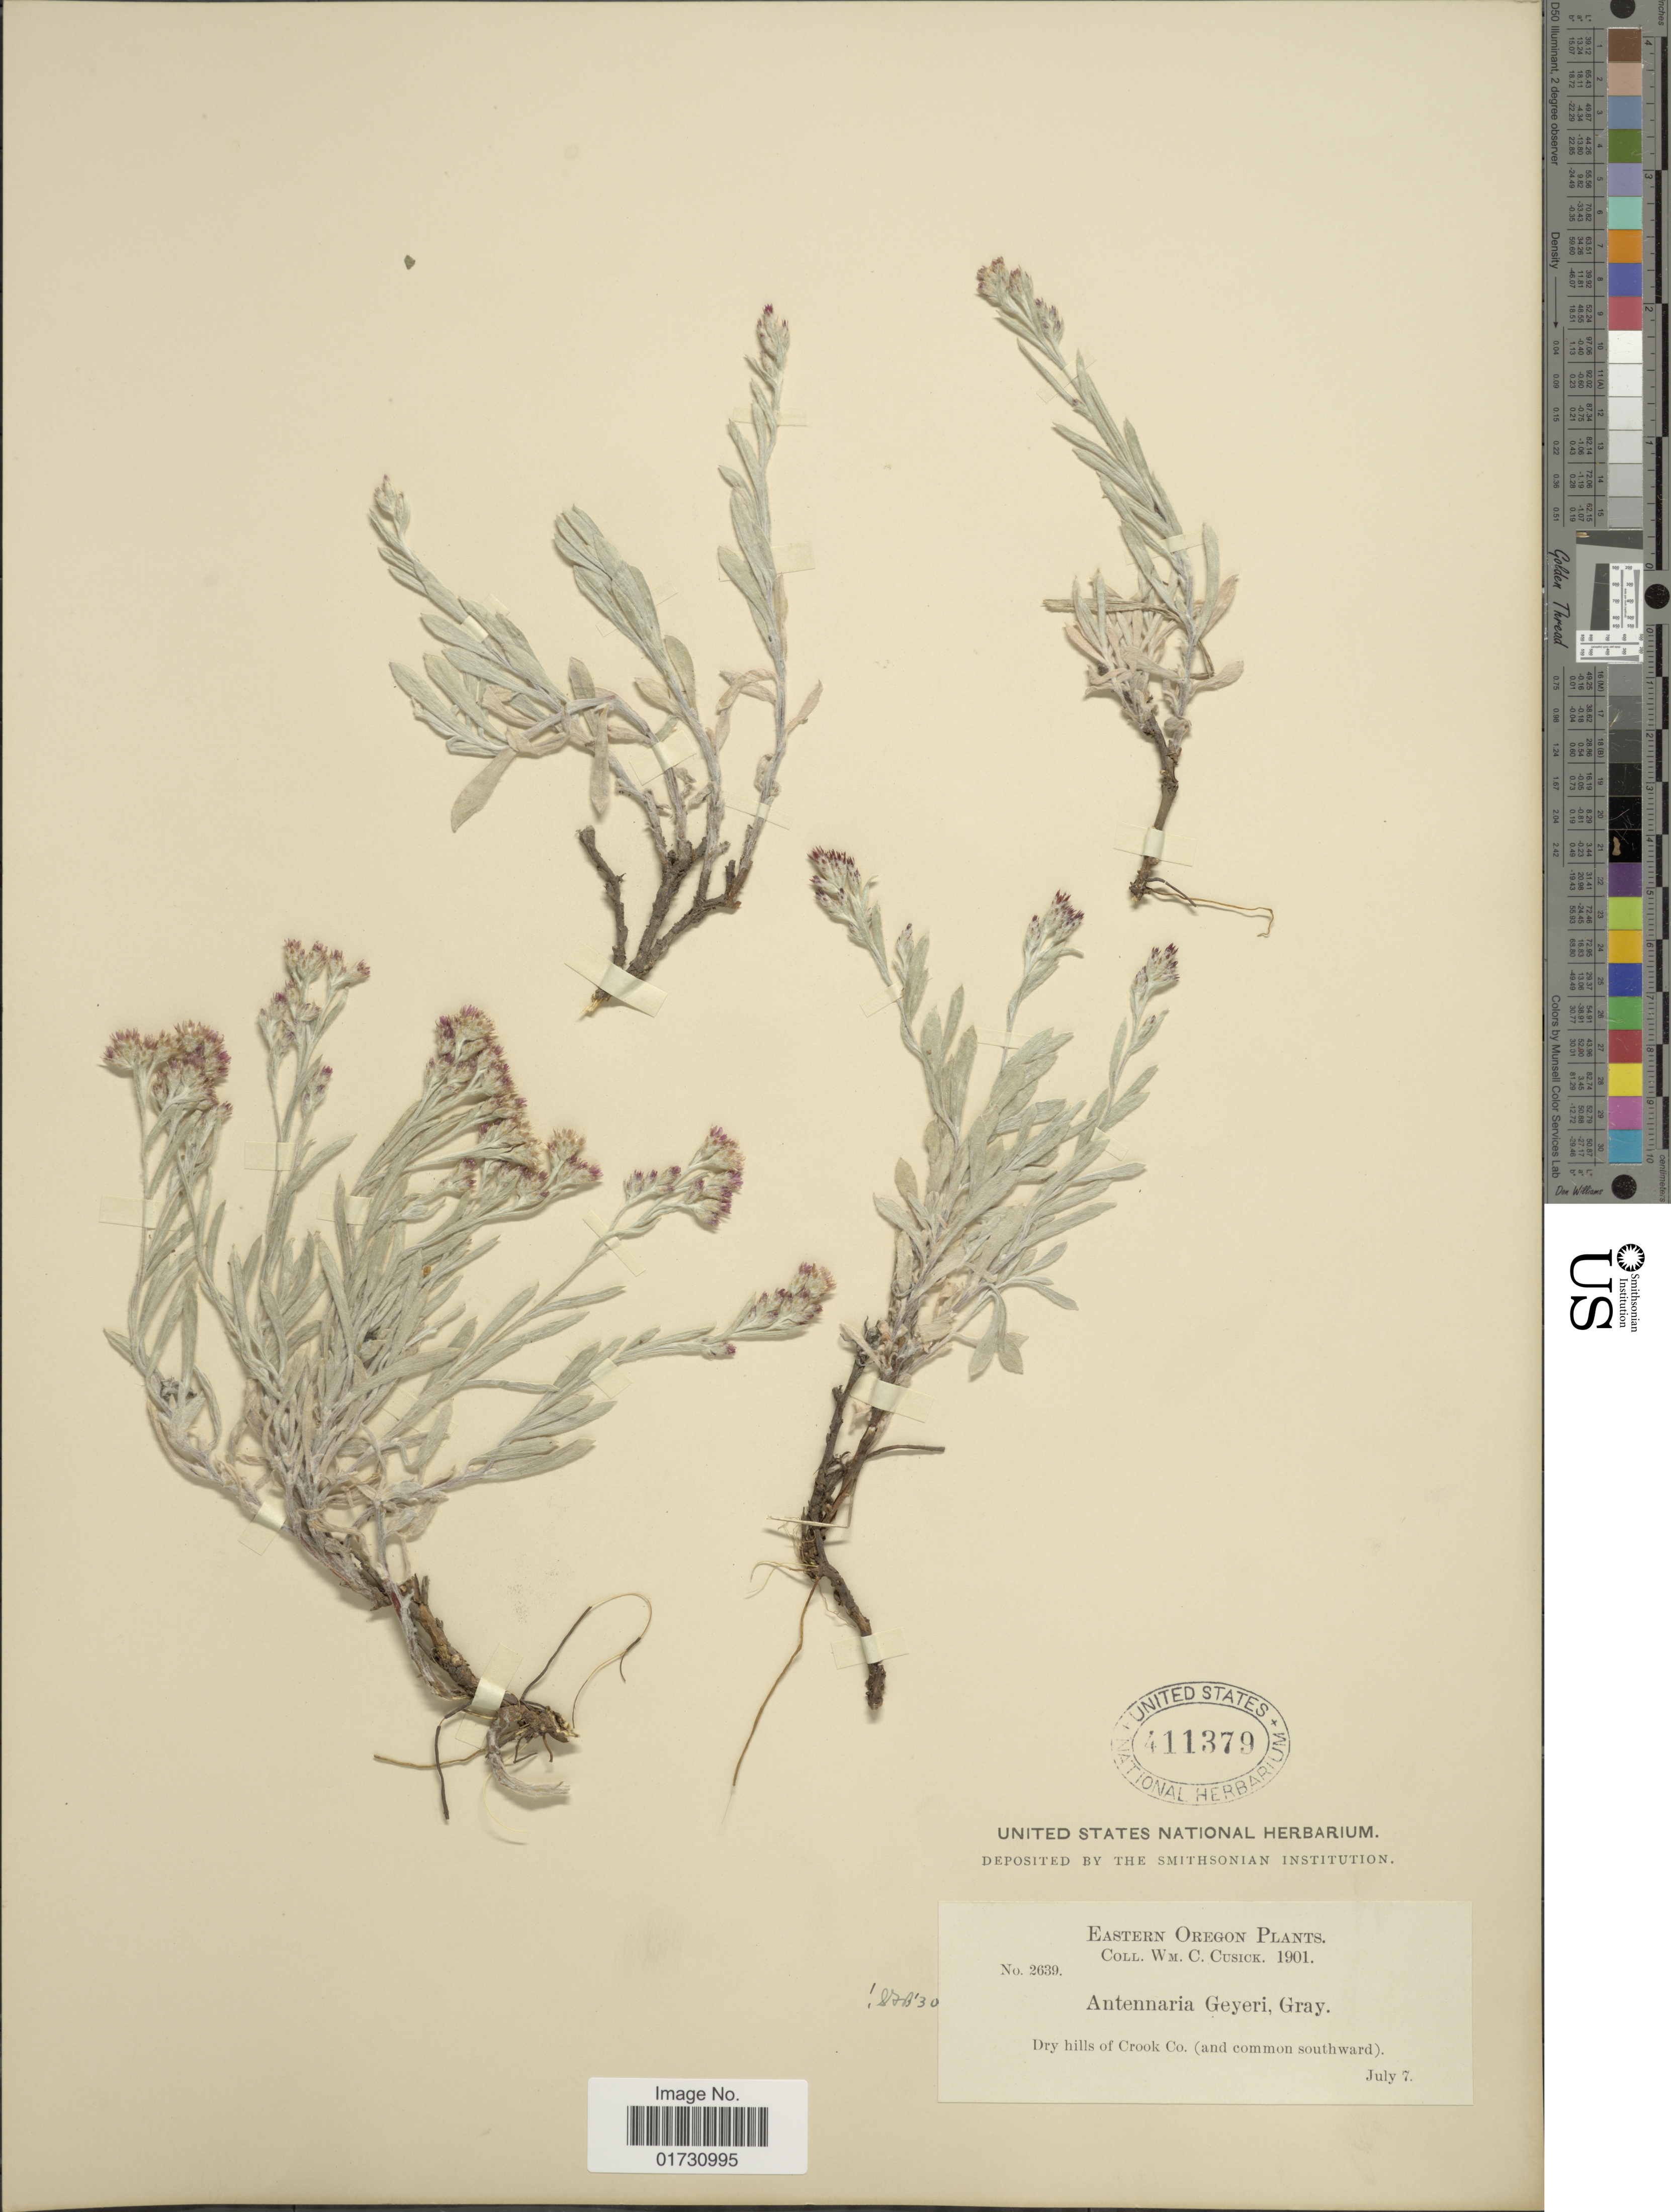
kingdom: Plantae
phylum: Tracheophyta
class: Magnoliopsida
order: Asterales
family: Asteraceae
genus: Antennaria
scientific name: Antennaria geyeri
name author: A. Gray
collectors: W. C. Cusick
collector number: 2639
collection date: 1901-07-07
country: United States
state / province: Oregon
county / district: Crook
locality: Eastern Oregon, Dry hills of Crook Co. (and common southward)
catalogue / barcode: US 411379